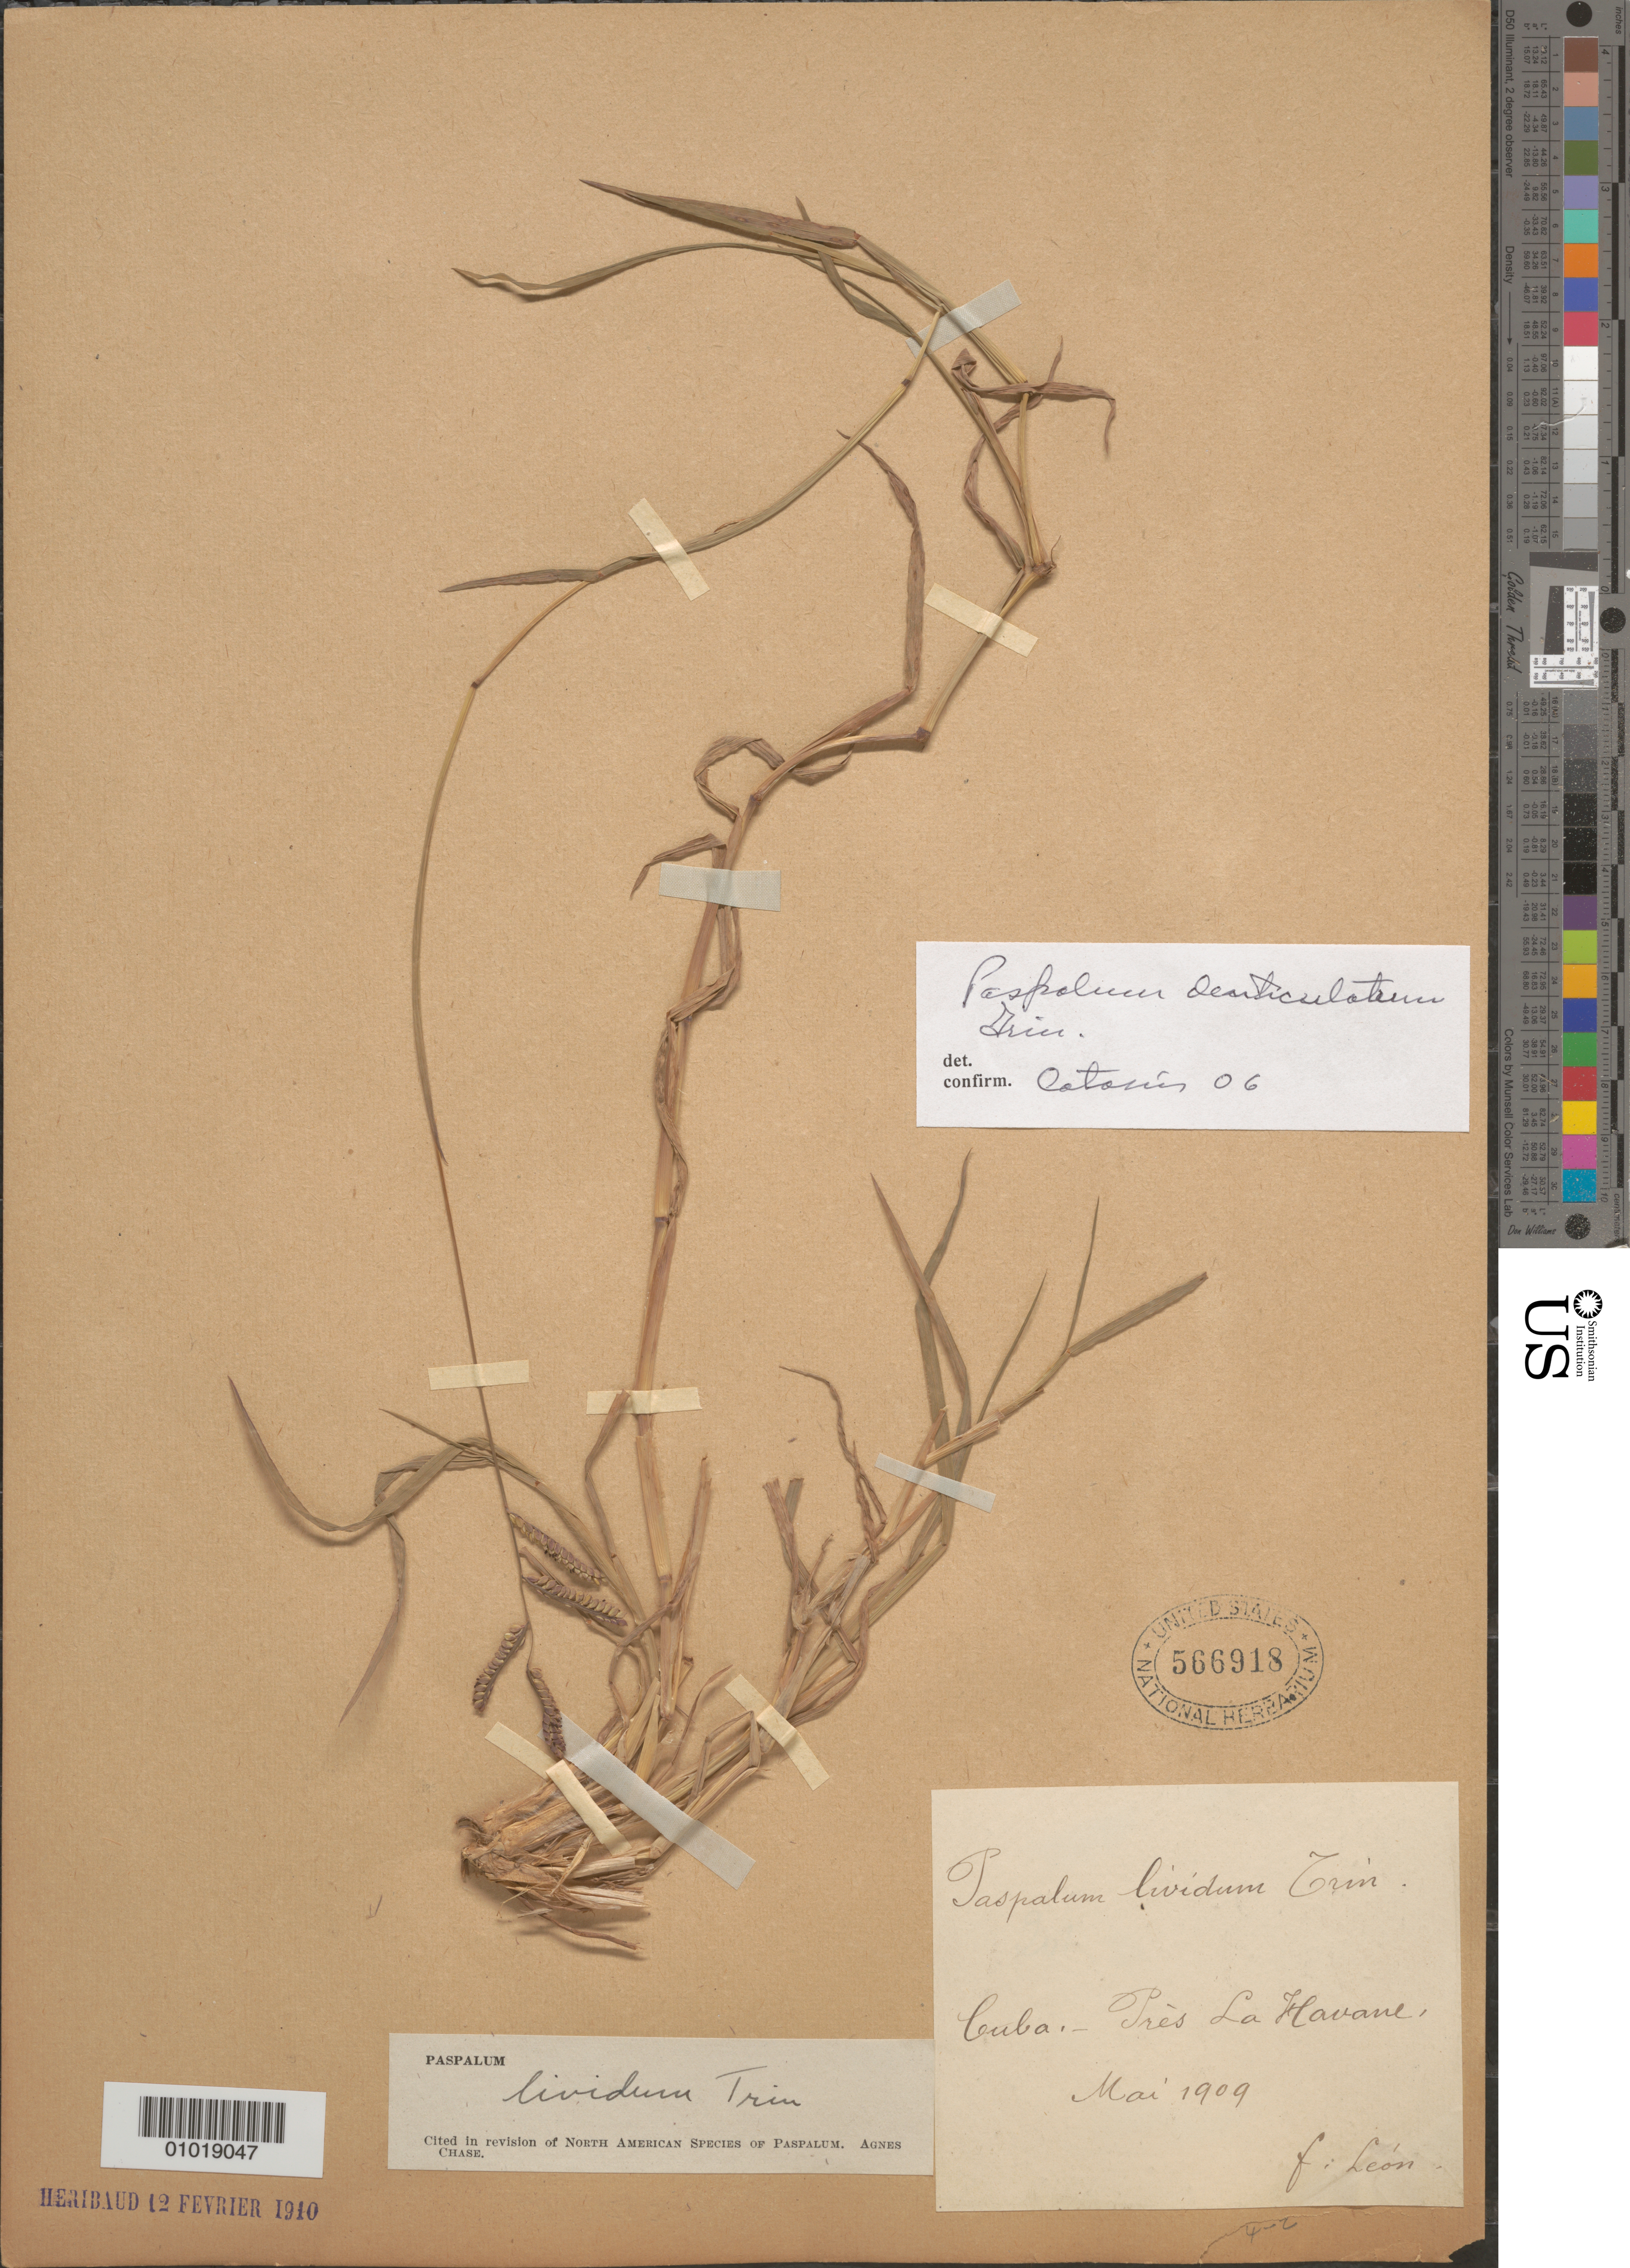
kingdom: Plantae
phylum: Tracheophyta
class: Liliopsida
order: Poales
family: Poaceae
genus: Paspalum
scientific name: Paspalum denticulatum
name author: Trin.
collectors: Bro. León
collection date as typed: May 1909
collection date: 1909-05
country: Cuba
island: Cuba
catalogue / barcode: US 566918